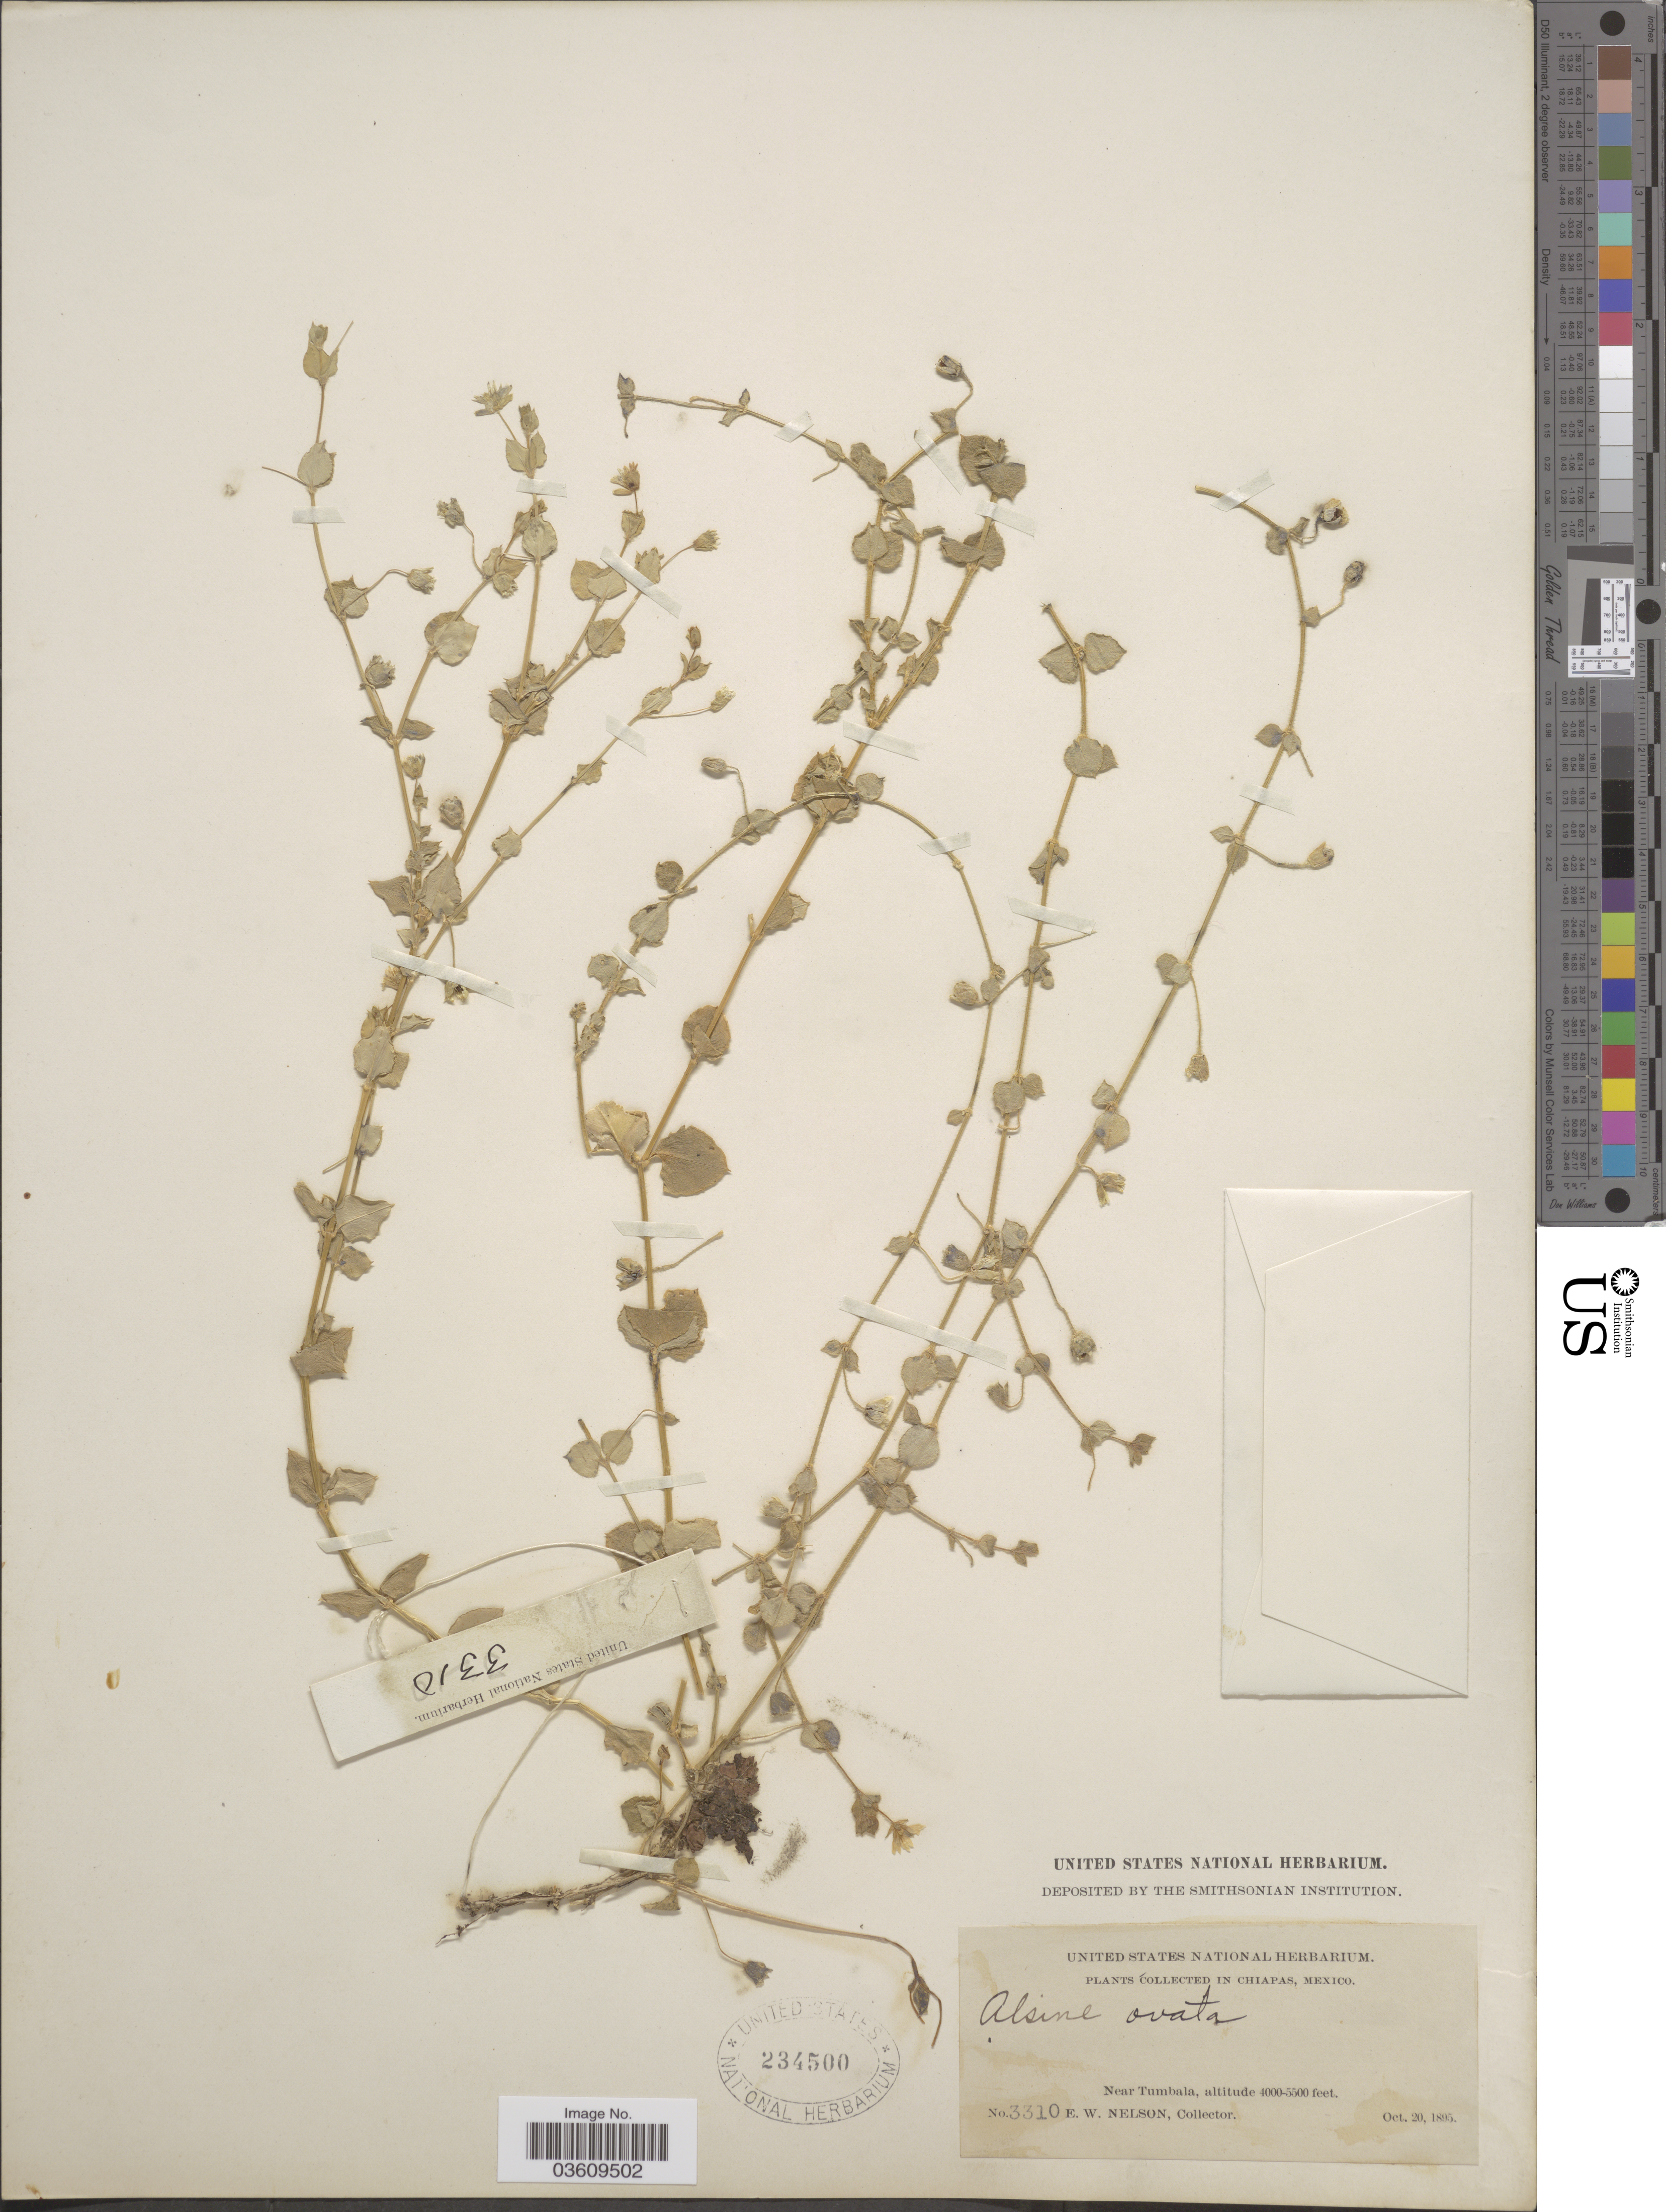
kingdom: Plantae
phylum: Tracheophyta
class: Magnoliopsida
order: Caryophyllales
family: Caryophyllaceae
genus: Stellaria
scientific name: Stellaria ovata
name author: Willd.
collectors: E. W. Nelson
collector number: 3310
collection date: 1895-10-20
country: Mexico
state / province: Chiapas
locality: Near Tumbala.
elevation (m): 1219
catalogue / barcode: US 234500